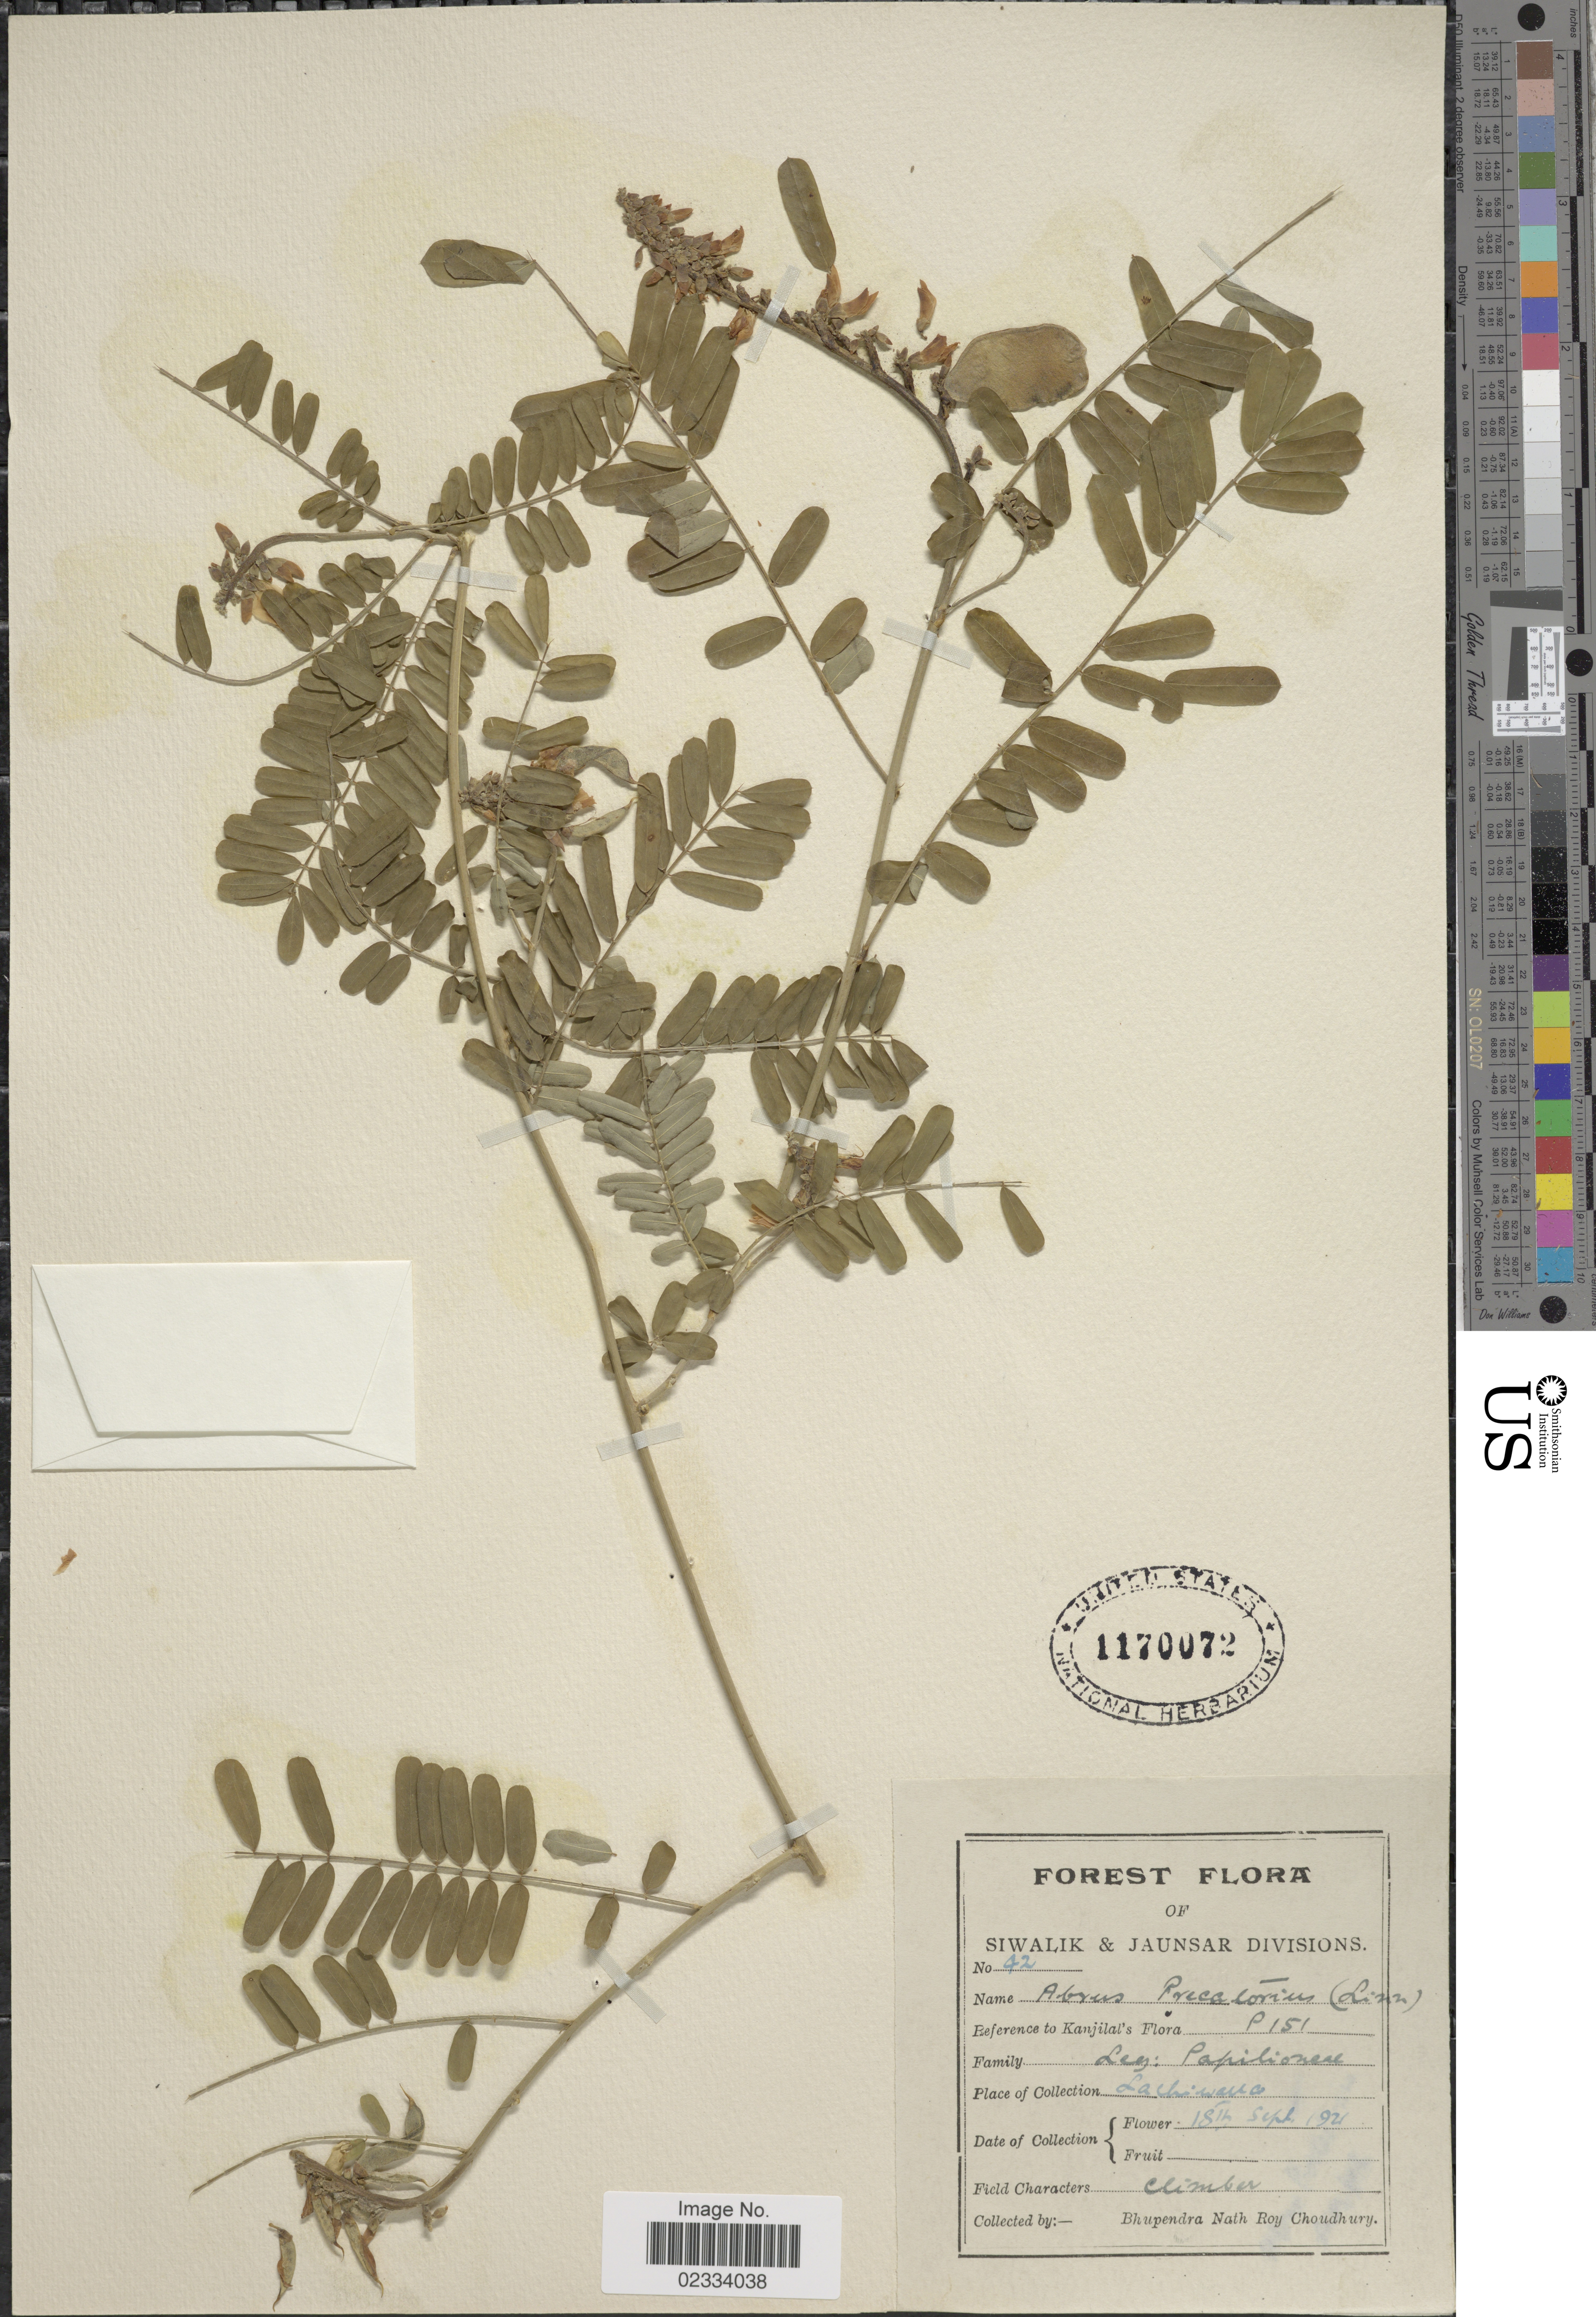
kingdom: Plantae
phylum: Tracheophyta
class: Magnoliopsida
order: Fabales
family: Fabaceae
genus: Abrus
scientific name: Abrus precatorius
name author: L.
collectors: B. Choudhury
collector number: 42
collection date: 1921-09-18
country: India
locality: Forest. Siwalik & Jaunsar Divisions. Lachiwalla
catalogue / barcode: US 1170072